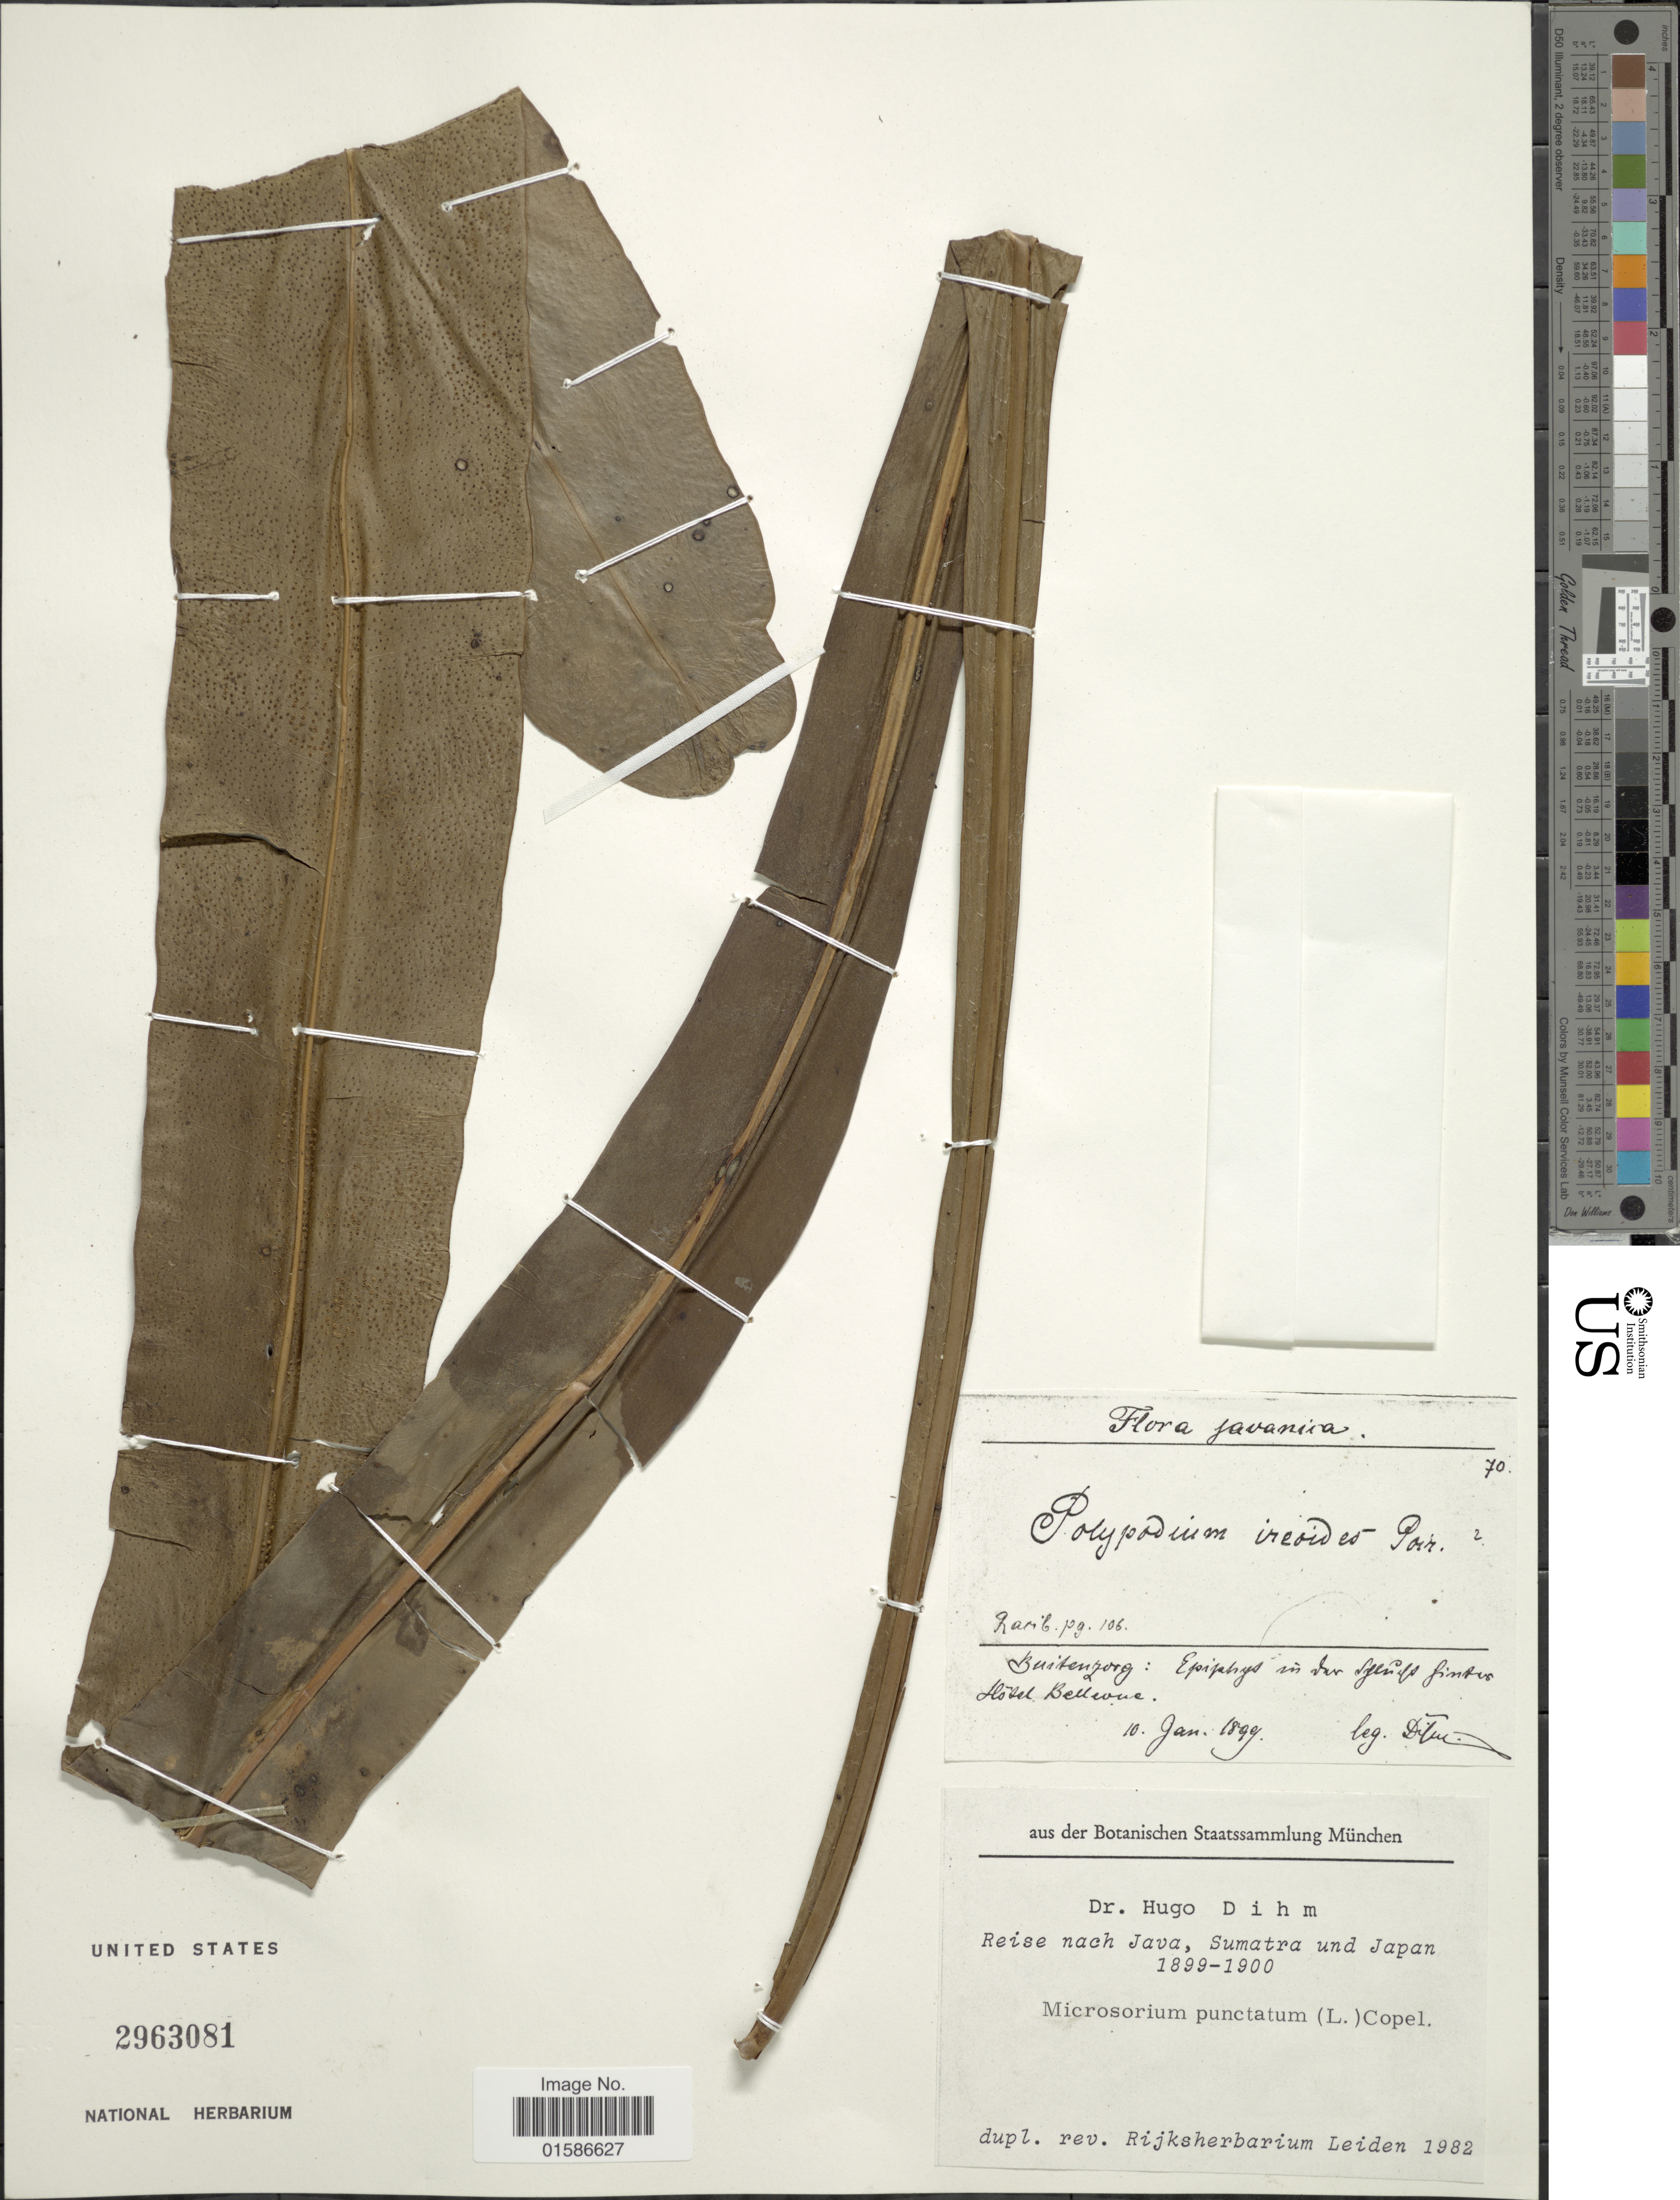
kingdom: Plantae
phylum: Tracheophyta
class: Polypodiopsida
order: Polypodiales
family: Polypodiaceae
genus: Microsorum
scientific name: Microsorum punctatum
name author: (L.) Copel.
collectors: H. Dihm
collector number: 70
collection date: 1899-01-10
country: Indonesia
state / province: Java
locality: Buitenzorg: Epiphys in der [illegible text] Hötel Bellevue[interpreted]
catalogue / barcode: US 2963081